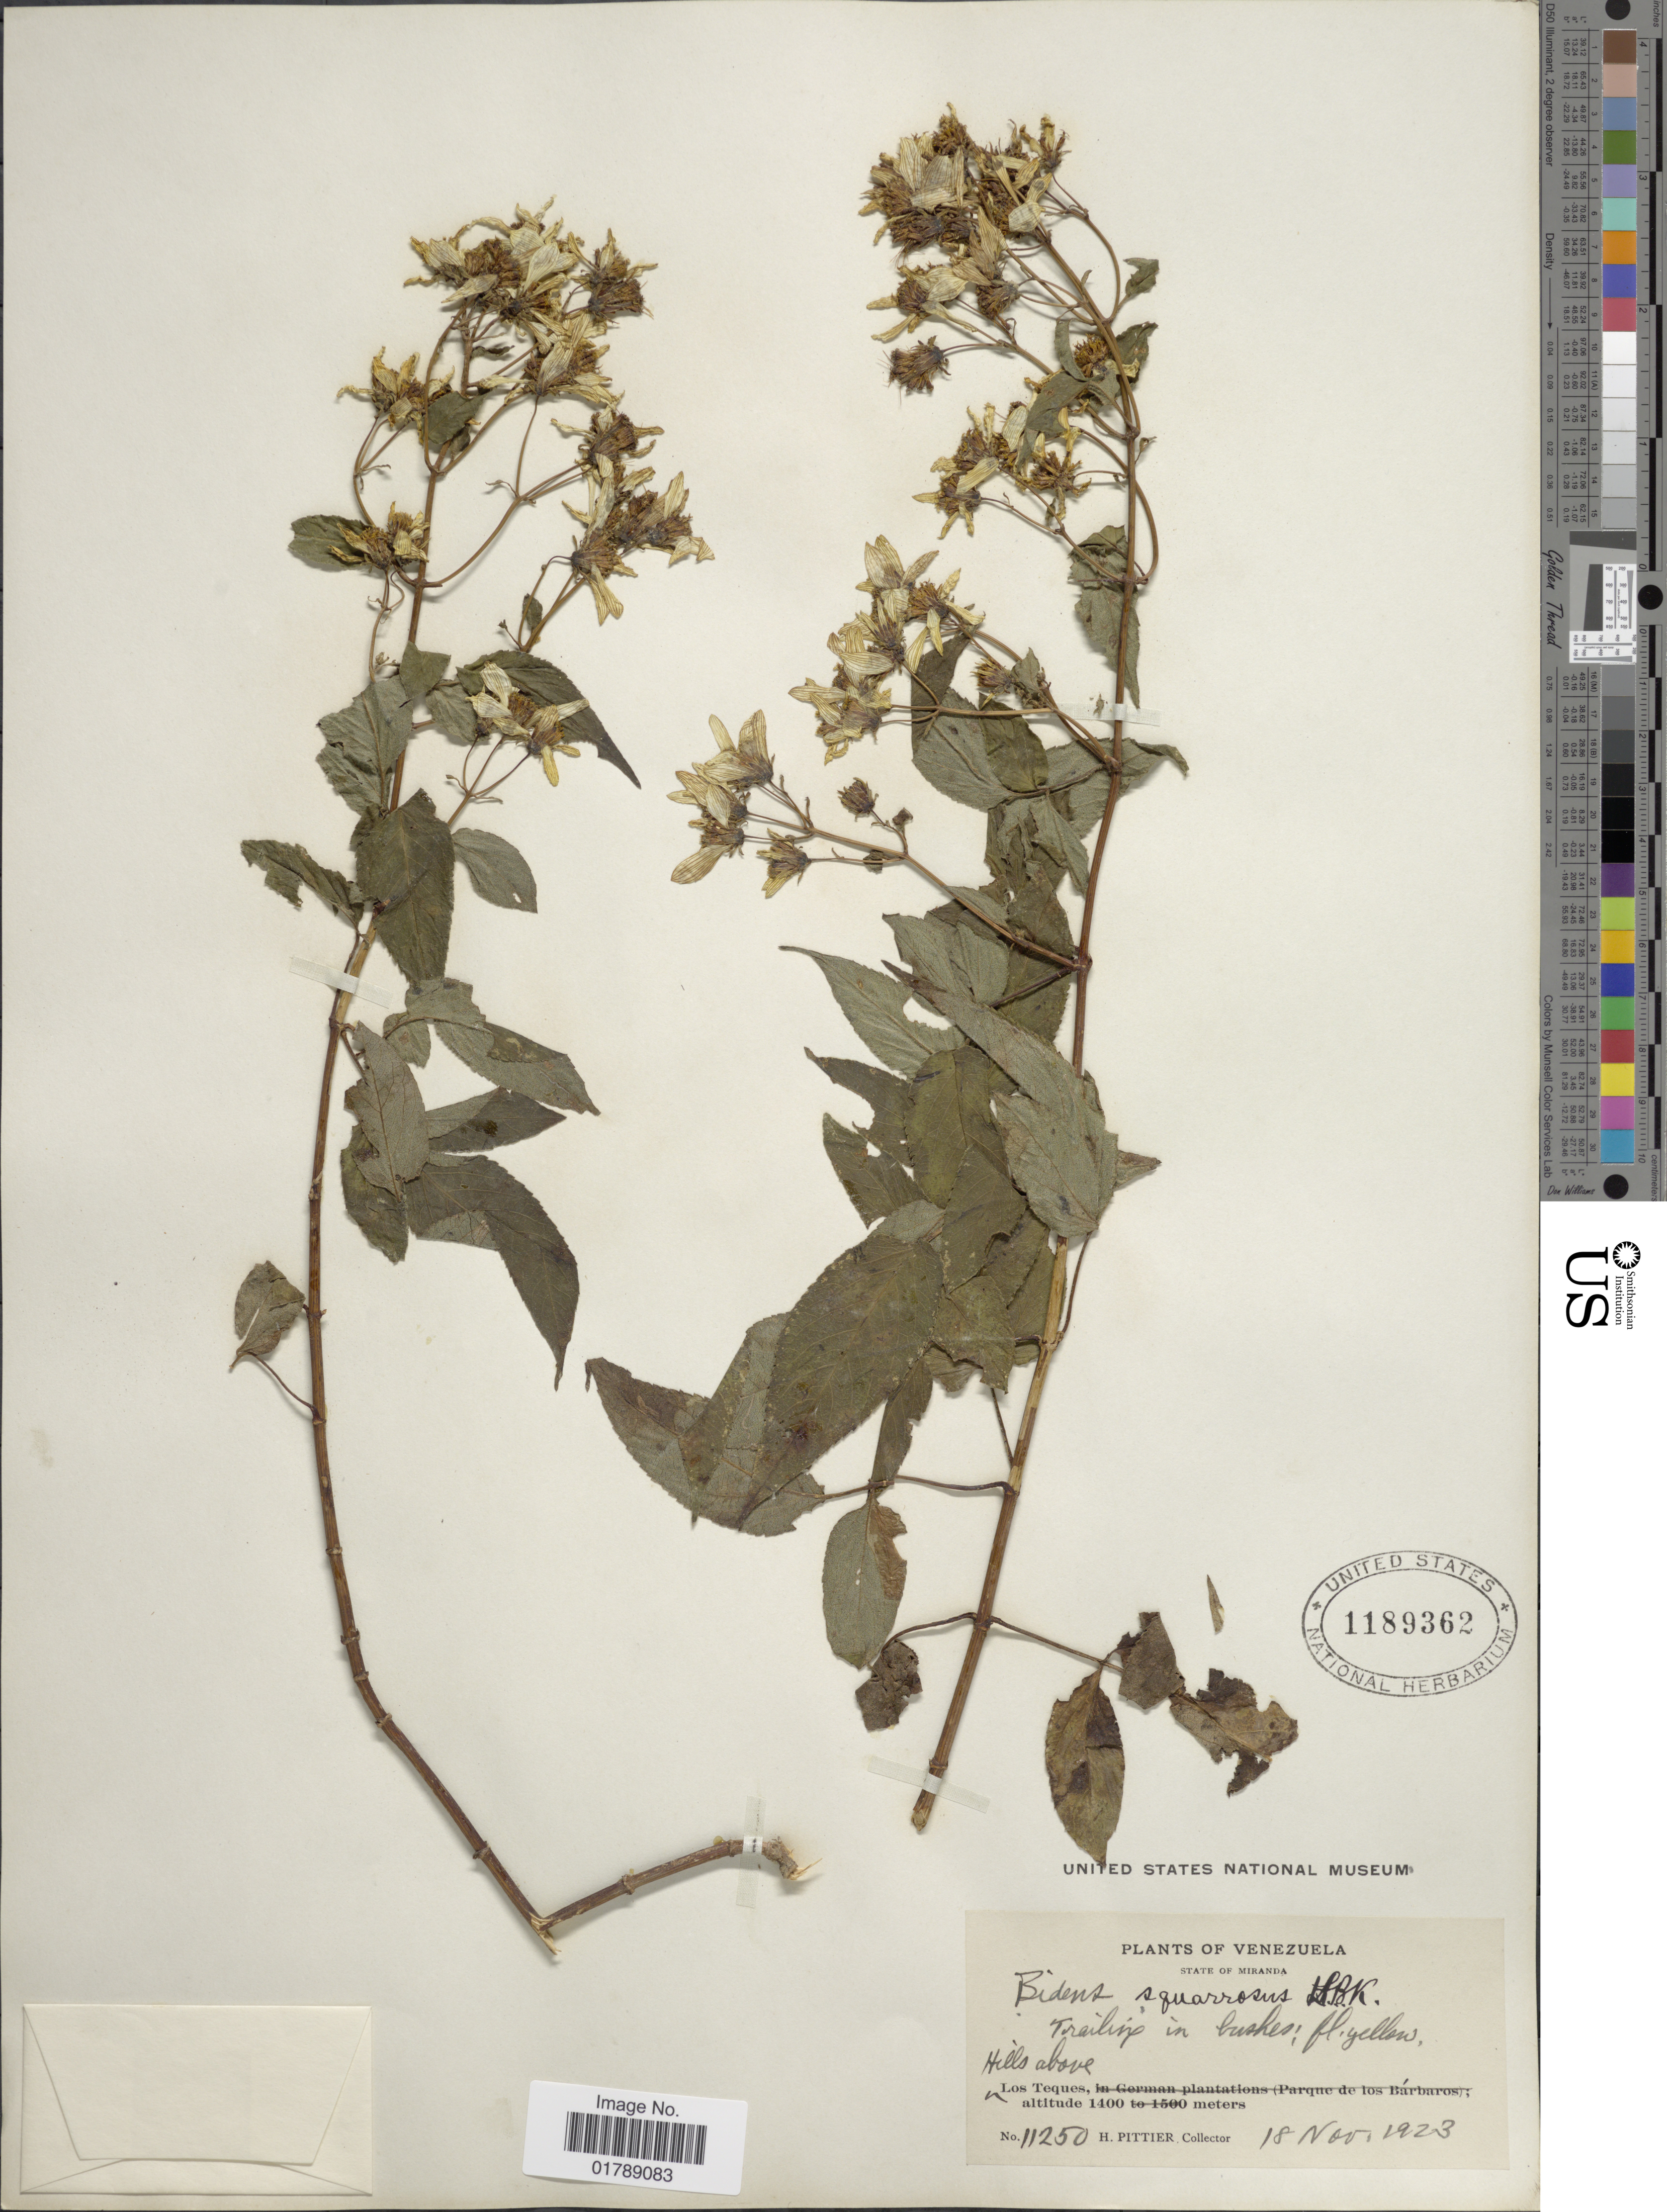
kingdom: Plantae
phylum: Tracheophyta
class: Magnoliopsida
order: Asterales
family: Asteraceae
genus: Bidens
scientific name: Bidens squarrosa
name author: Kunth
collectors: H. F. Pittier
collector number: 11250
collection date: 1923-11-18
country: Venezuela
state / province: Miranda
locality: Hills above Los Toques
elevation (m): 1400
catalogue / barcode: US 1189362